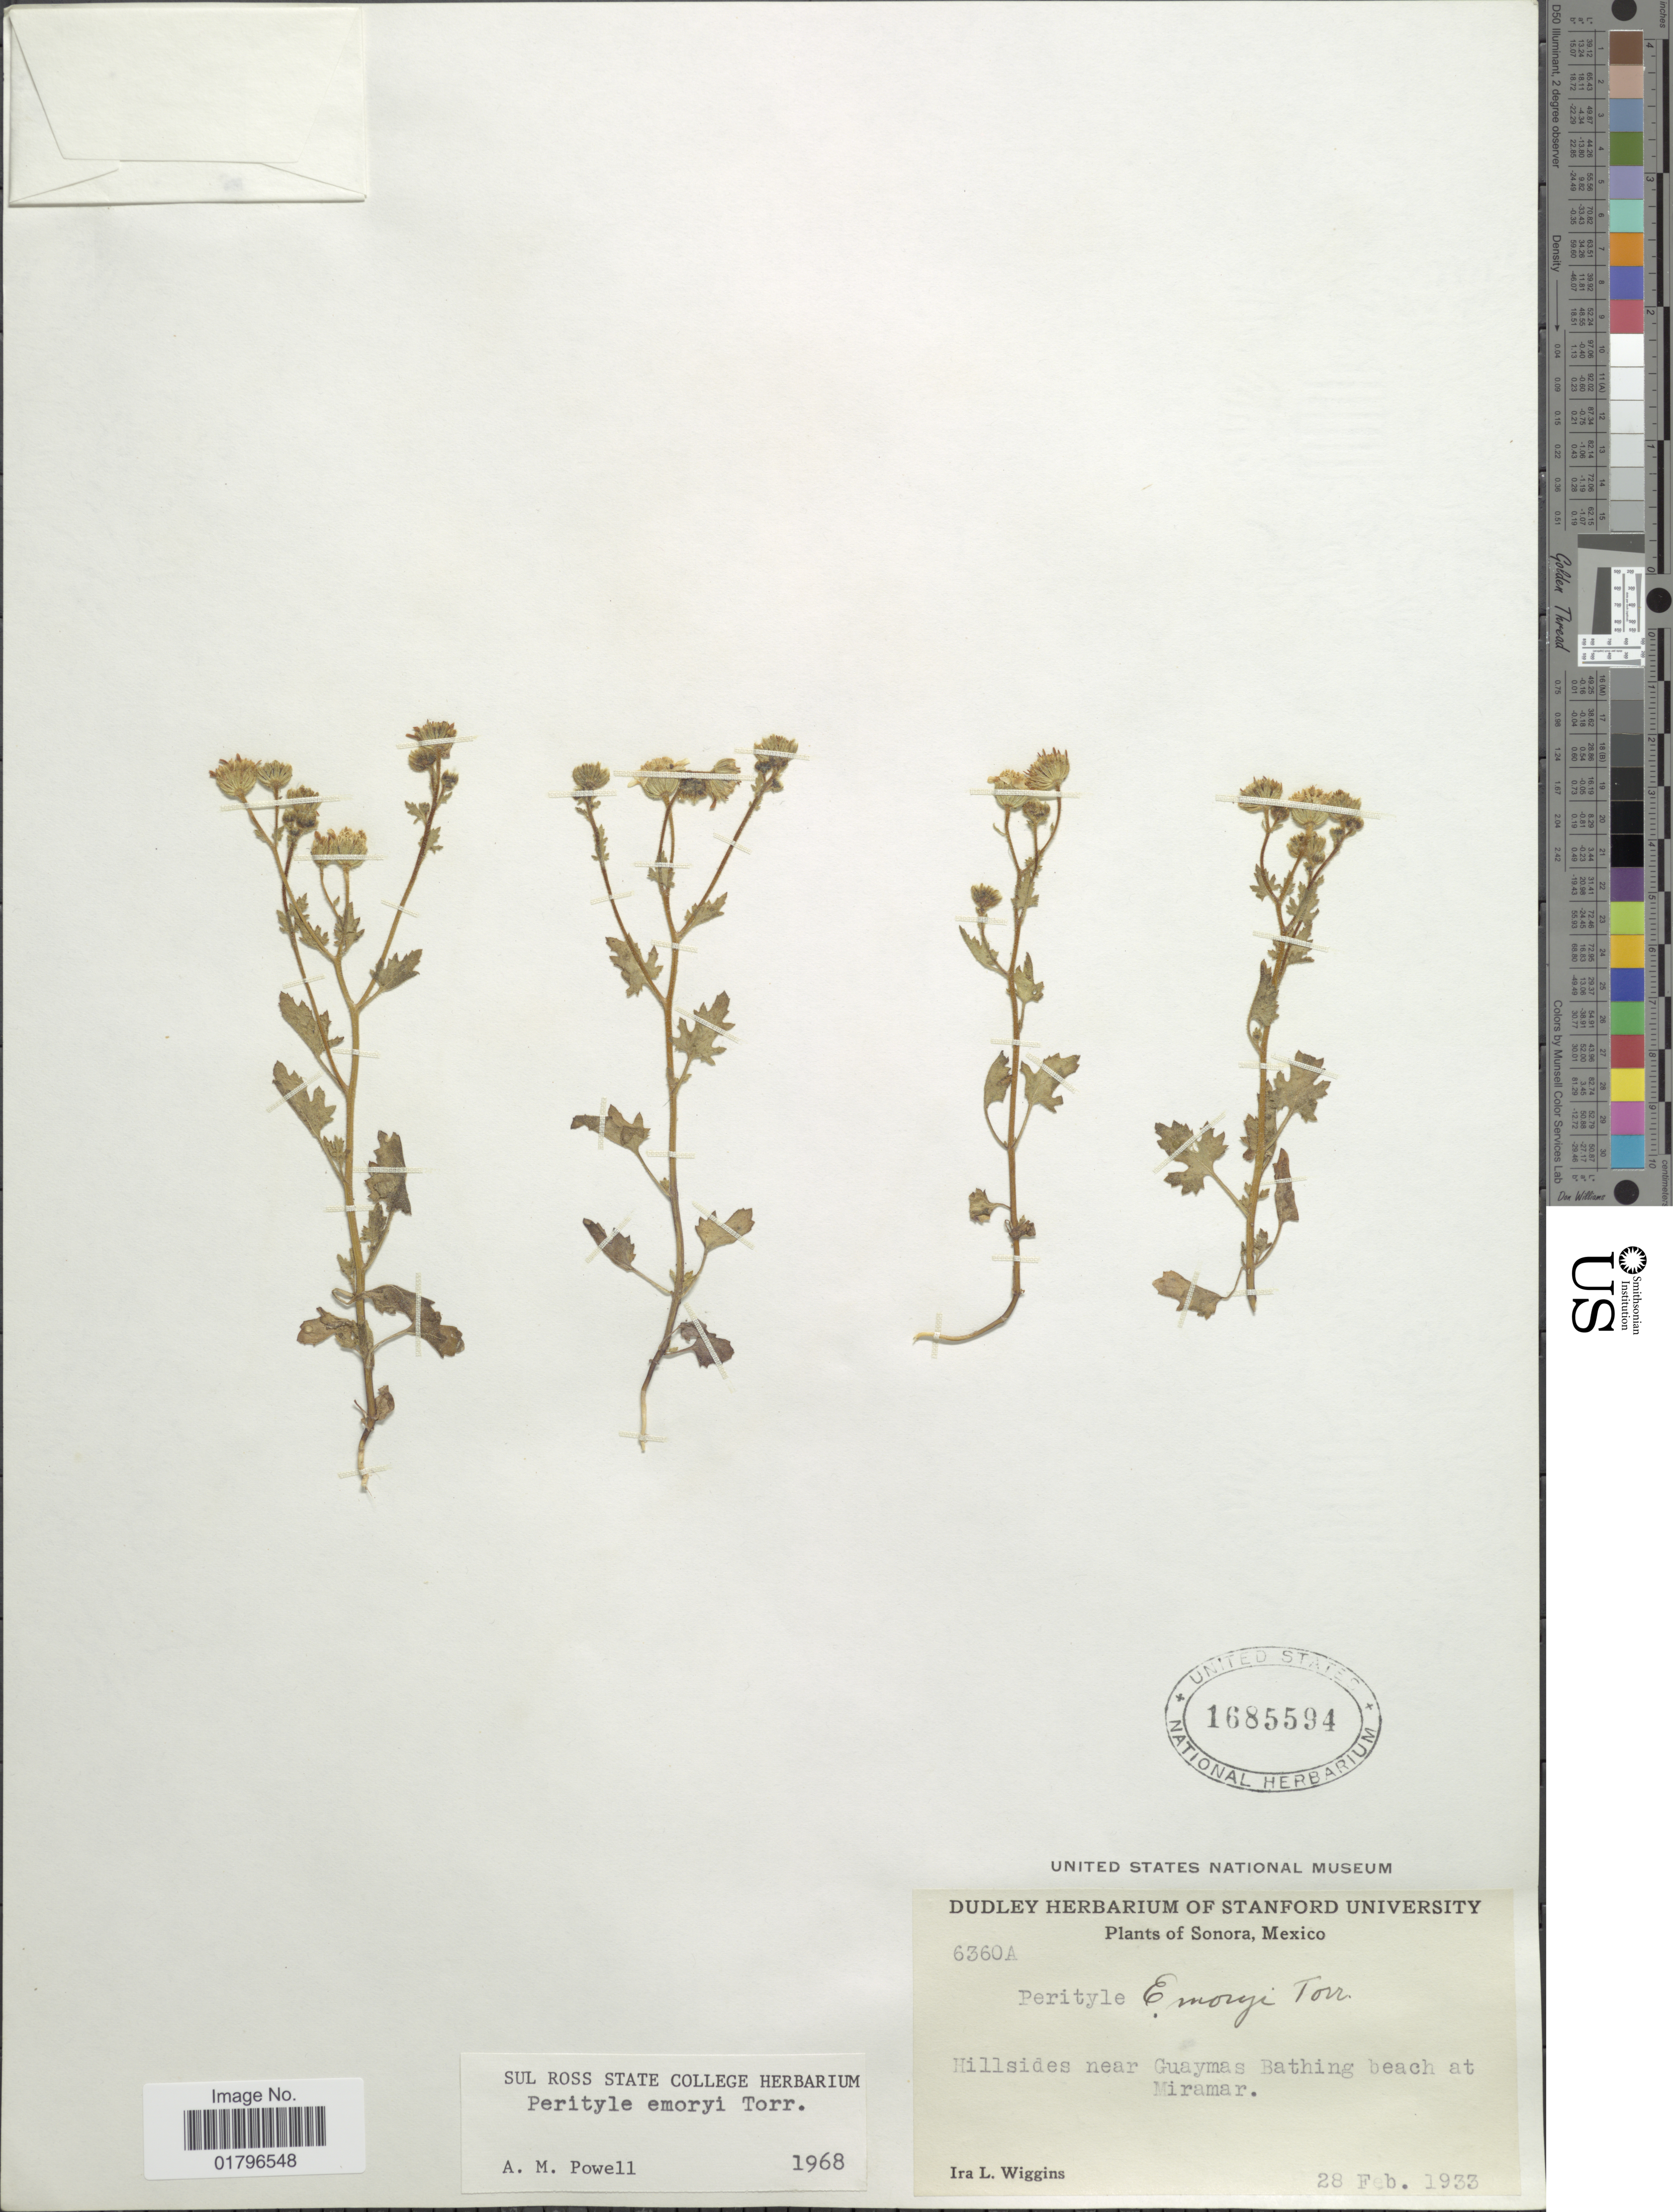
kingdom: Plantae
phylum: Tracheophyta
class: Magnoliopsida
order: Asterales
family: Asteraceae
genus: Perityle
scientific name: Perityle emoryi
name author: Torr.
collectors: I. L. Wiggins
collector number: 6360A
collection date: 1933-02-28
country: Mexico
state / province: Sonora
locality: Hillsides near Guaymas Bathing beach at Miramar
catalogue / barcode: US 1685594